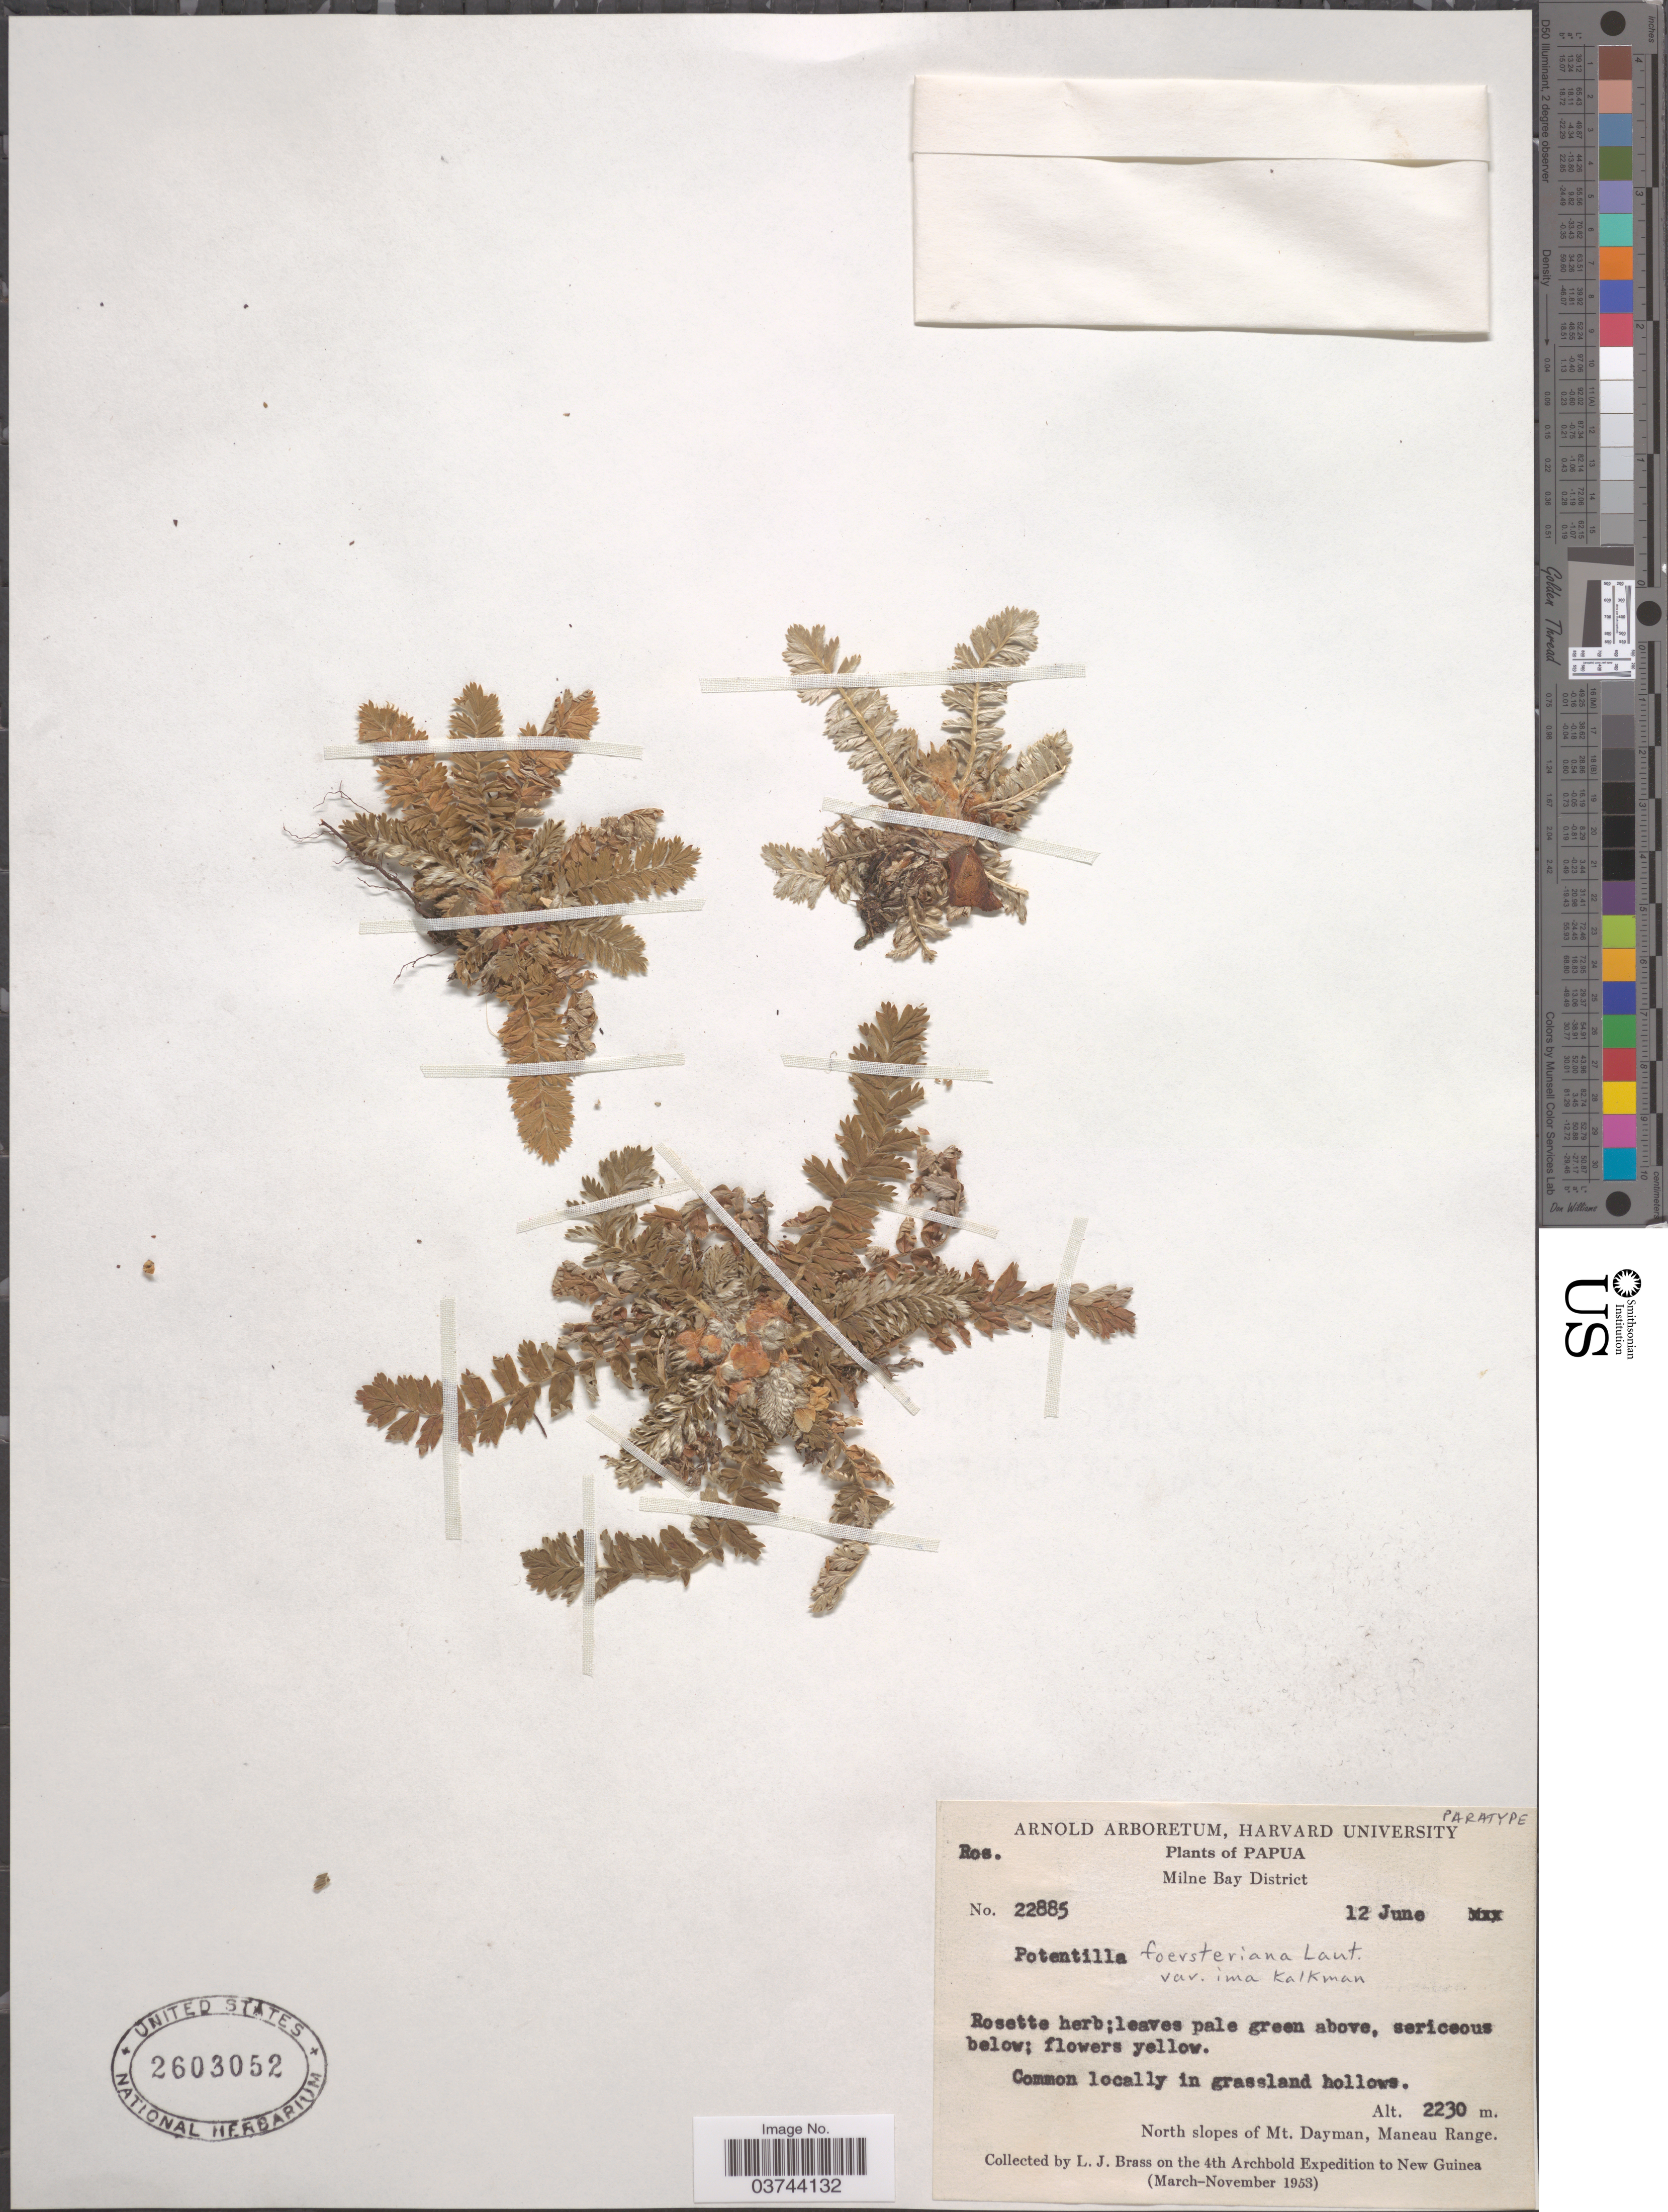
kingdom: Plantae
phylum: Tracheophyta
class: Magnoliopsida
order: Rosales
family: Rosaceae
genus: Potentilla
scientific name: Potentilla foersteriana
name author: Lauterb.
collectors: L. J. Brass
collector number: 22885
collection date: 1953-06-12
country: Papua New Guinea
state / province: Milne Bay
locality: Papua. Milne Bay District. North slopes of Mt. Dayman, Maneau Range. New Guinea.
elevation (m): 2230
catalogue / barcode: US 2603052